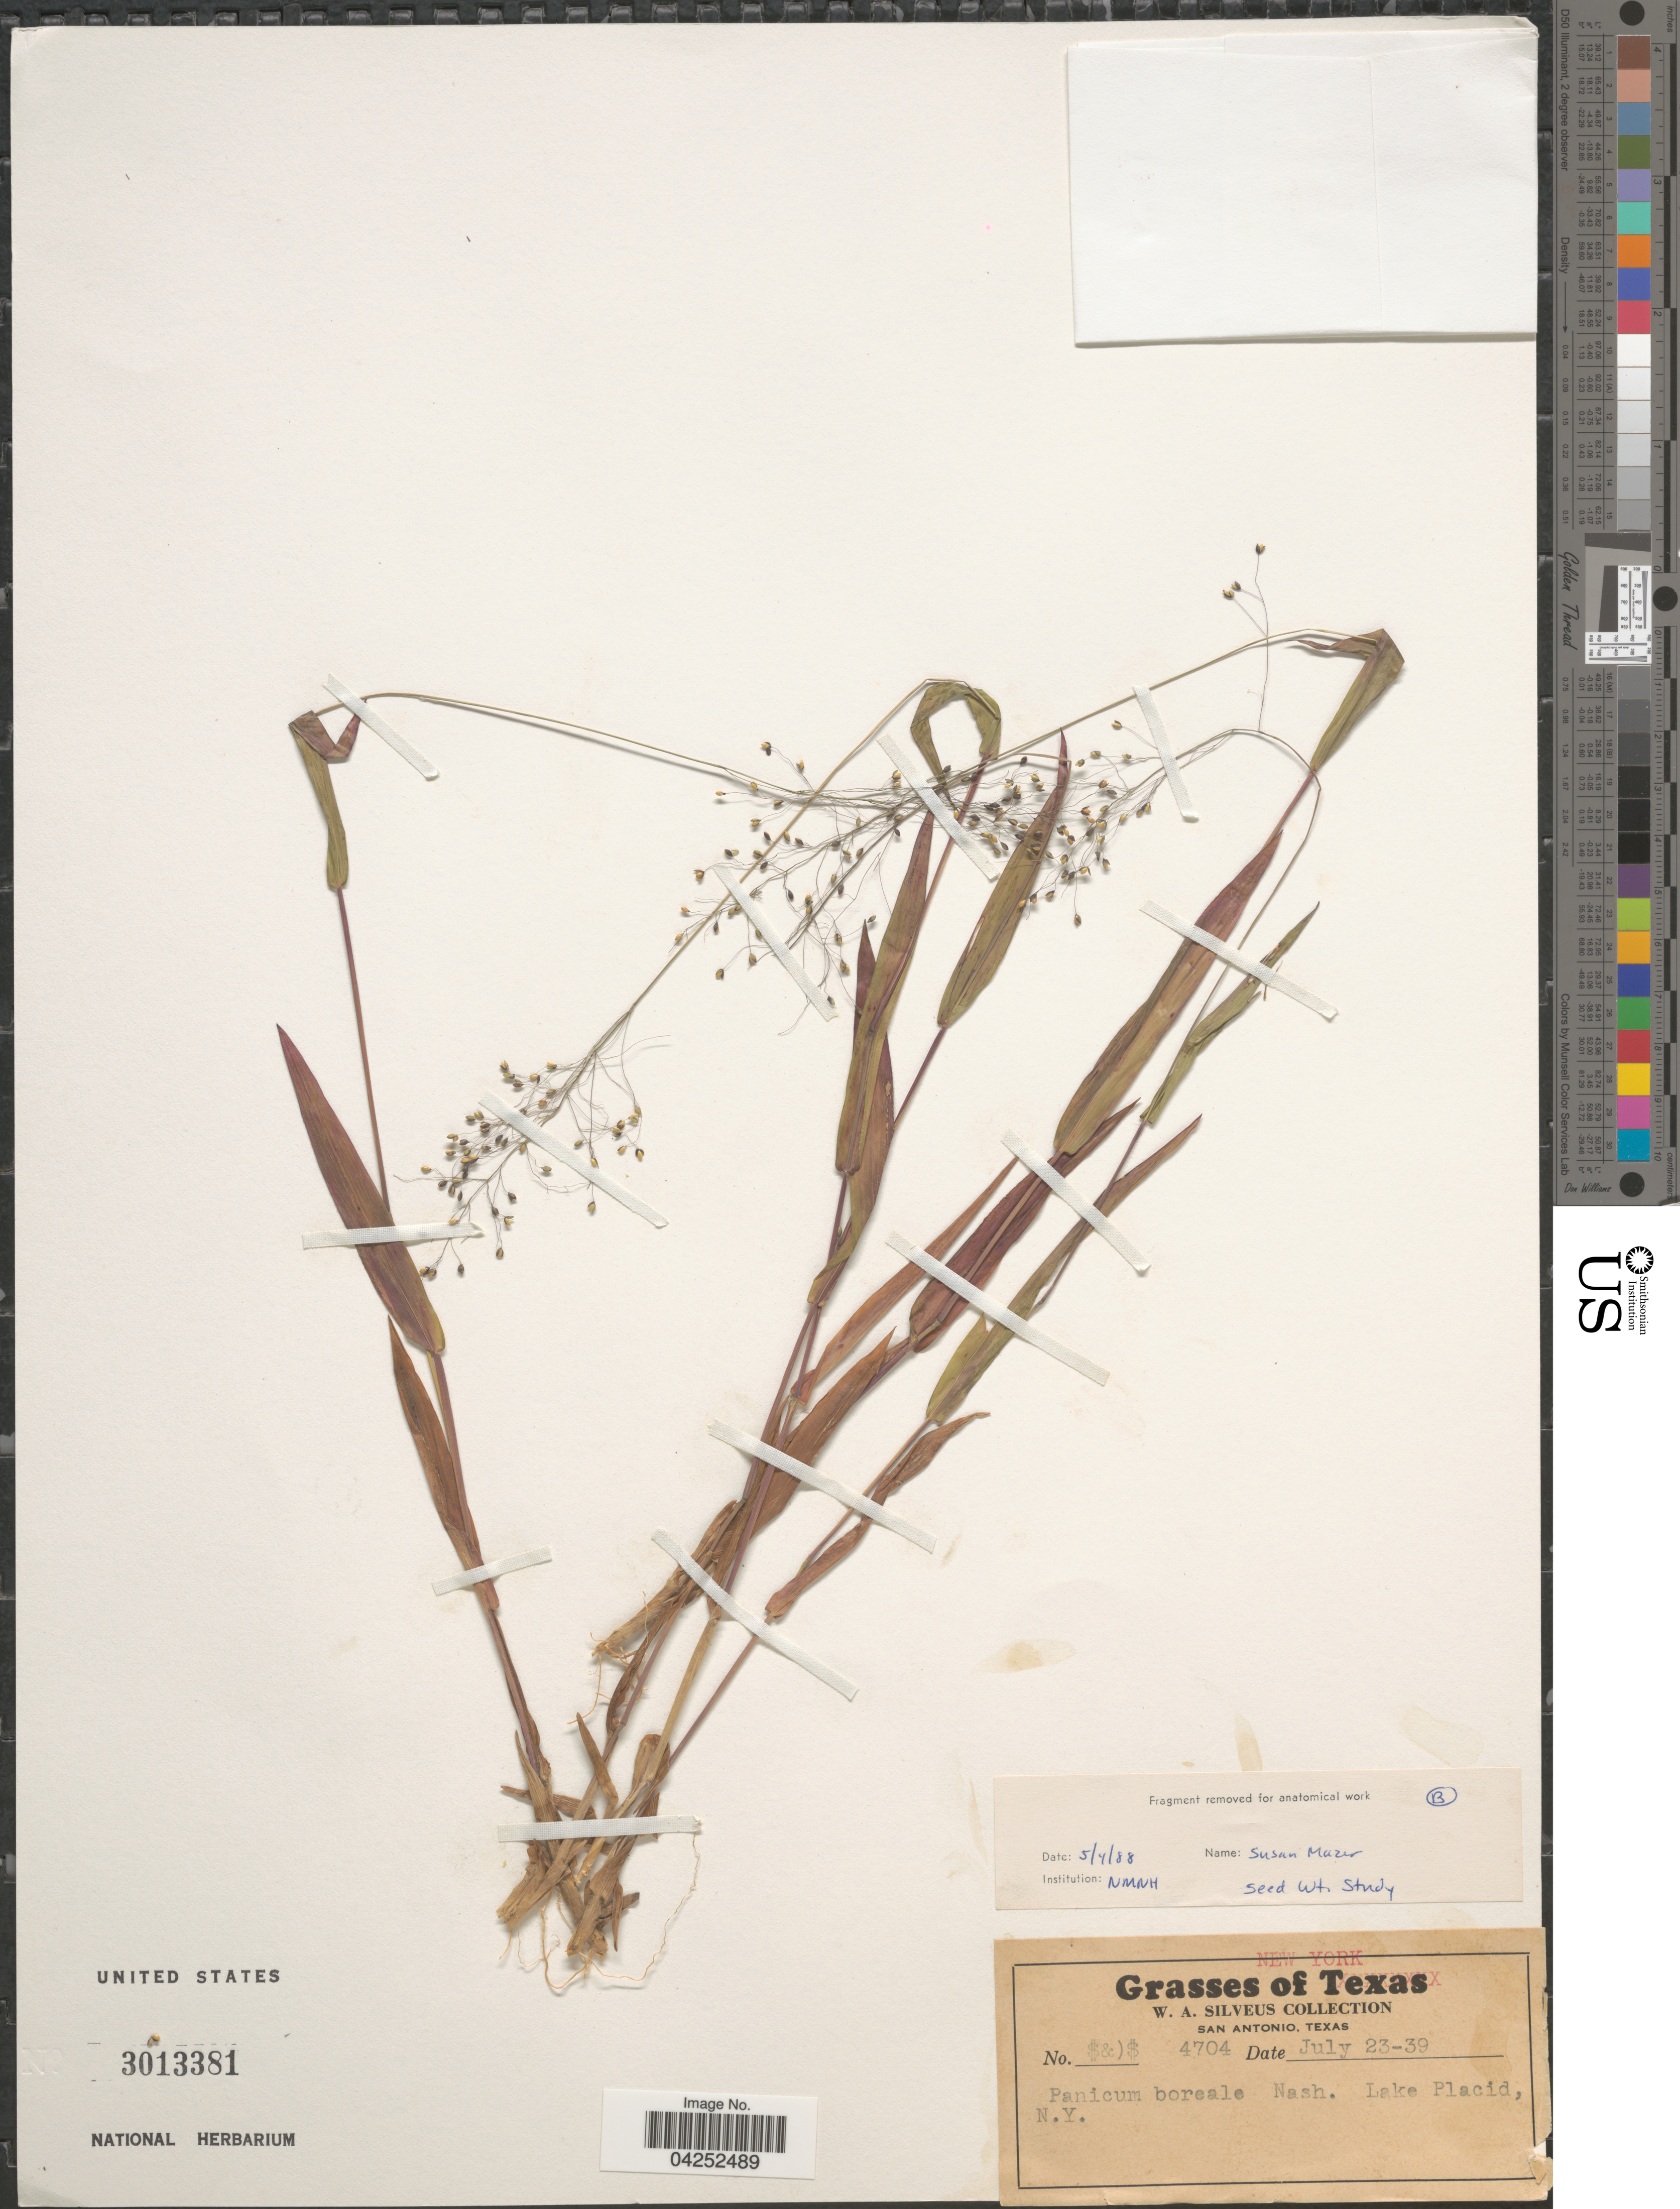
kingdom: Plantae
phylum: Tracheophyta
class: Liliopsida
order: Poales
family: Poaceae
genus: Dichanthelium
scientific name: Dichanthelium boreale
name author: (Nash) Freckmann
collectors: W. Silveus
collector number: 4704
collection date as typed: Transcribed d/m/y: 23/7/39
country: United States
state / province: New York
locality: Lake Placid.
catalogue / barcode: US 3013381